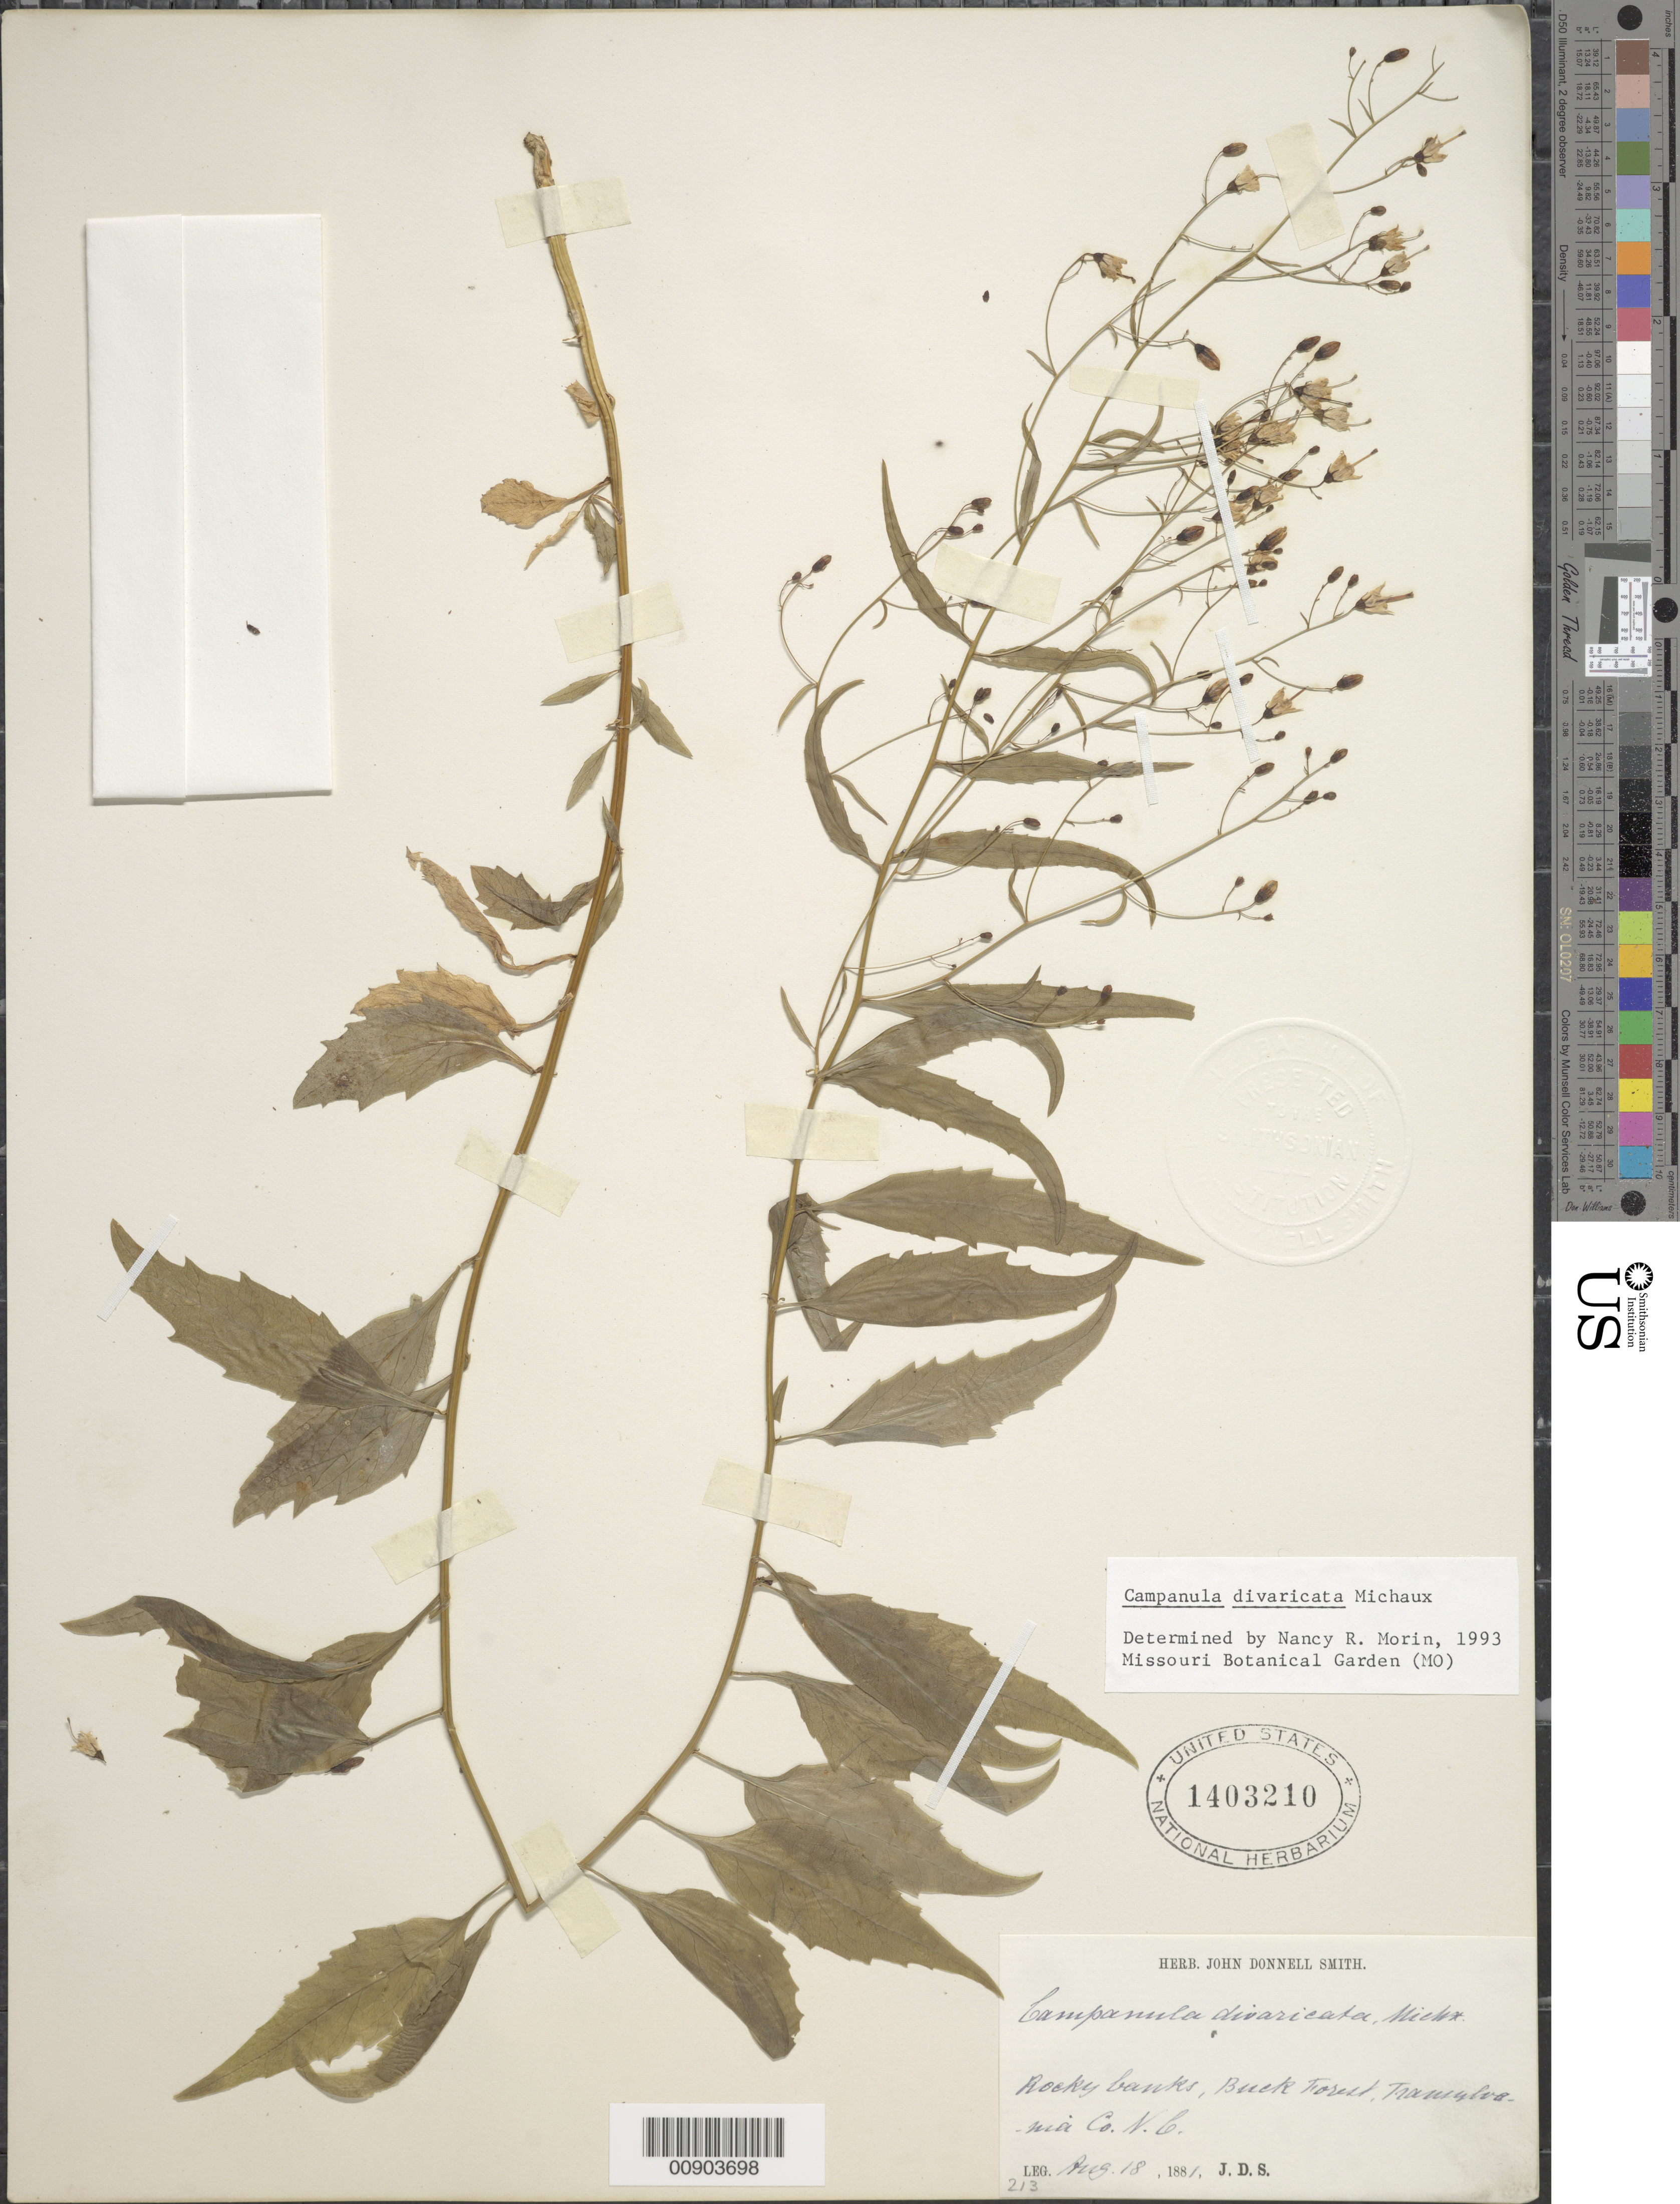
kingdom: Plantae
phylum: Tracheophyta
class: Magnoliopsida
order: Asterales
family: Campanulaceae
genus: Campanula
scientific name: Campanula divaricata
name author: Michx.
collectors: J. Donnell Smith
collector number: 213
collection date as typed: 18 Aug 1881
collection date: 1881-08-18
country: United States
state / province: North Carolina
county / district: Transylvania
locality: Buck Forest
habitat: Rocky banks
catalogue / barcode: US 1403210